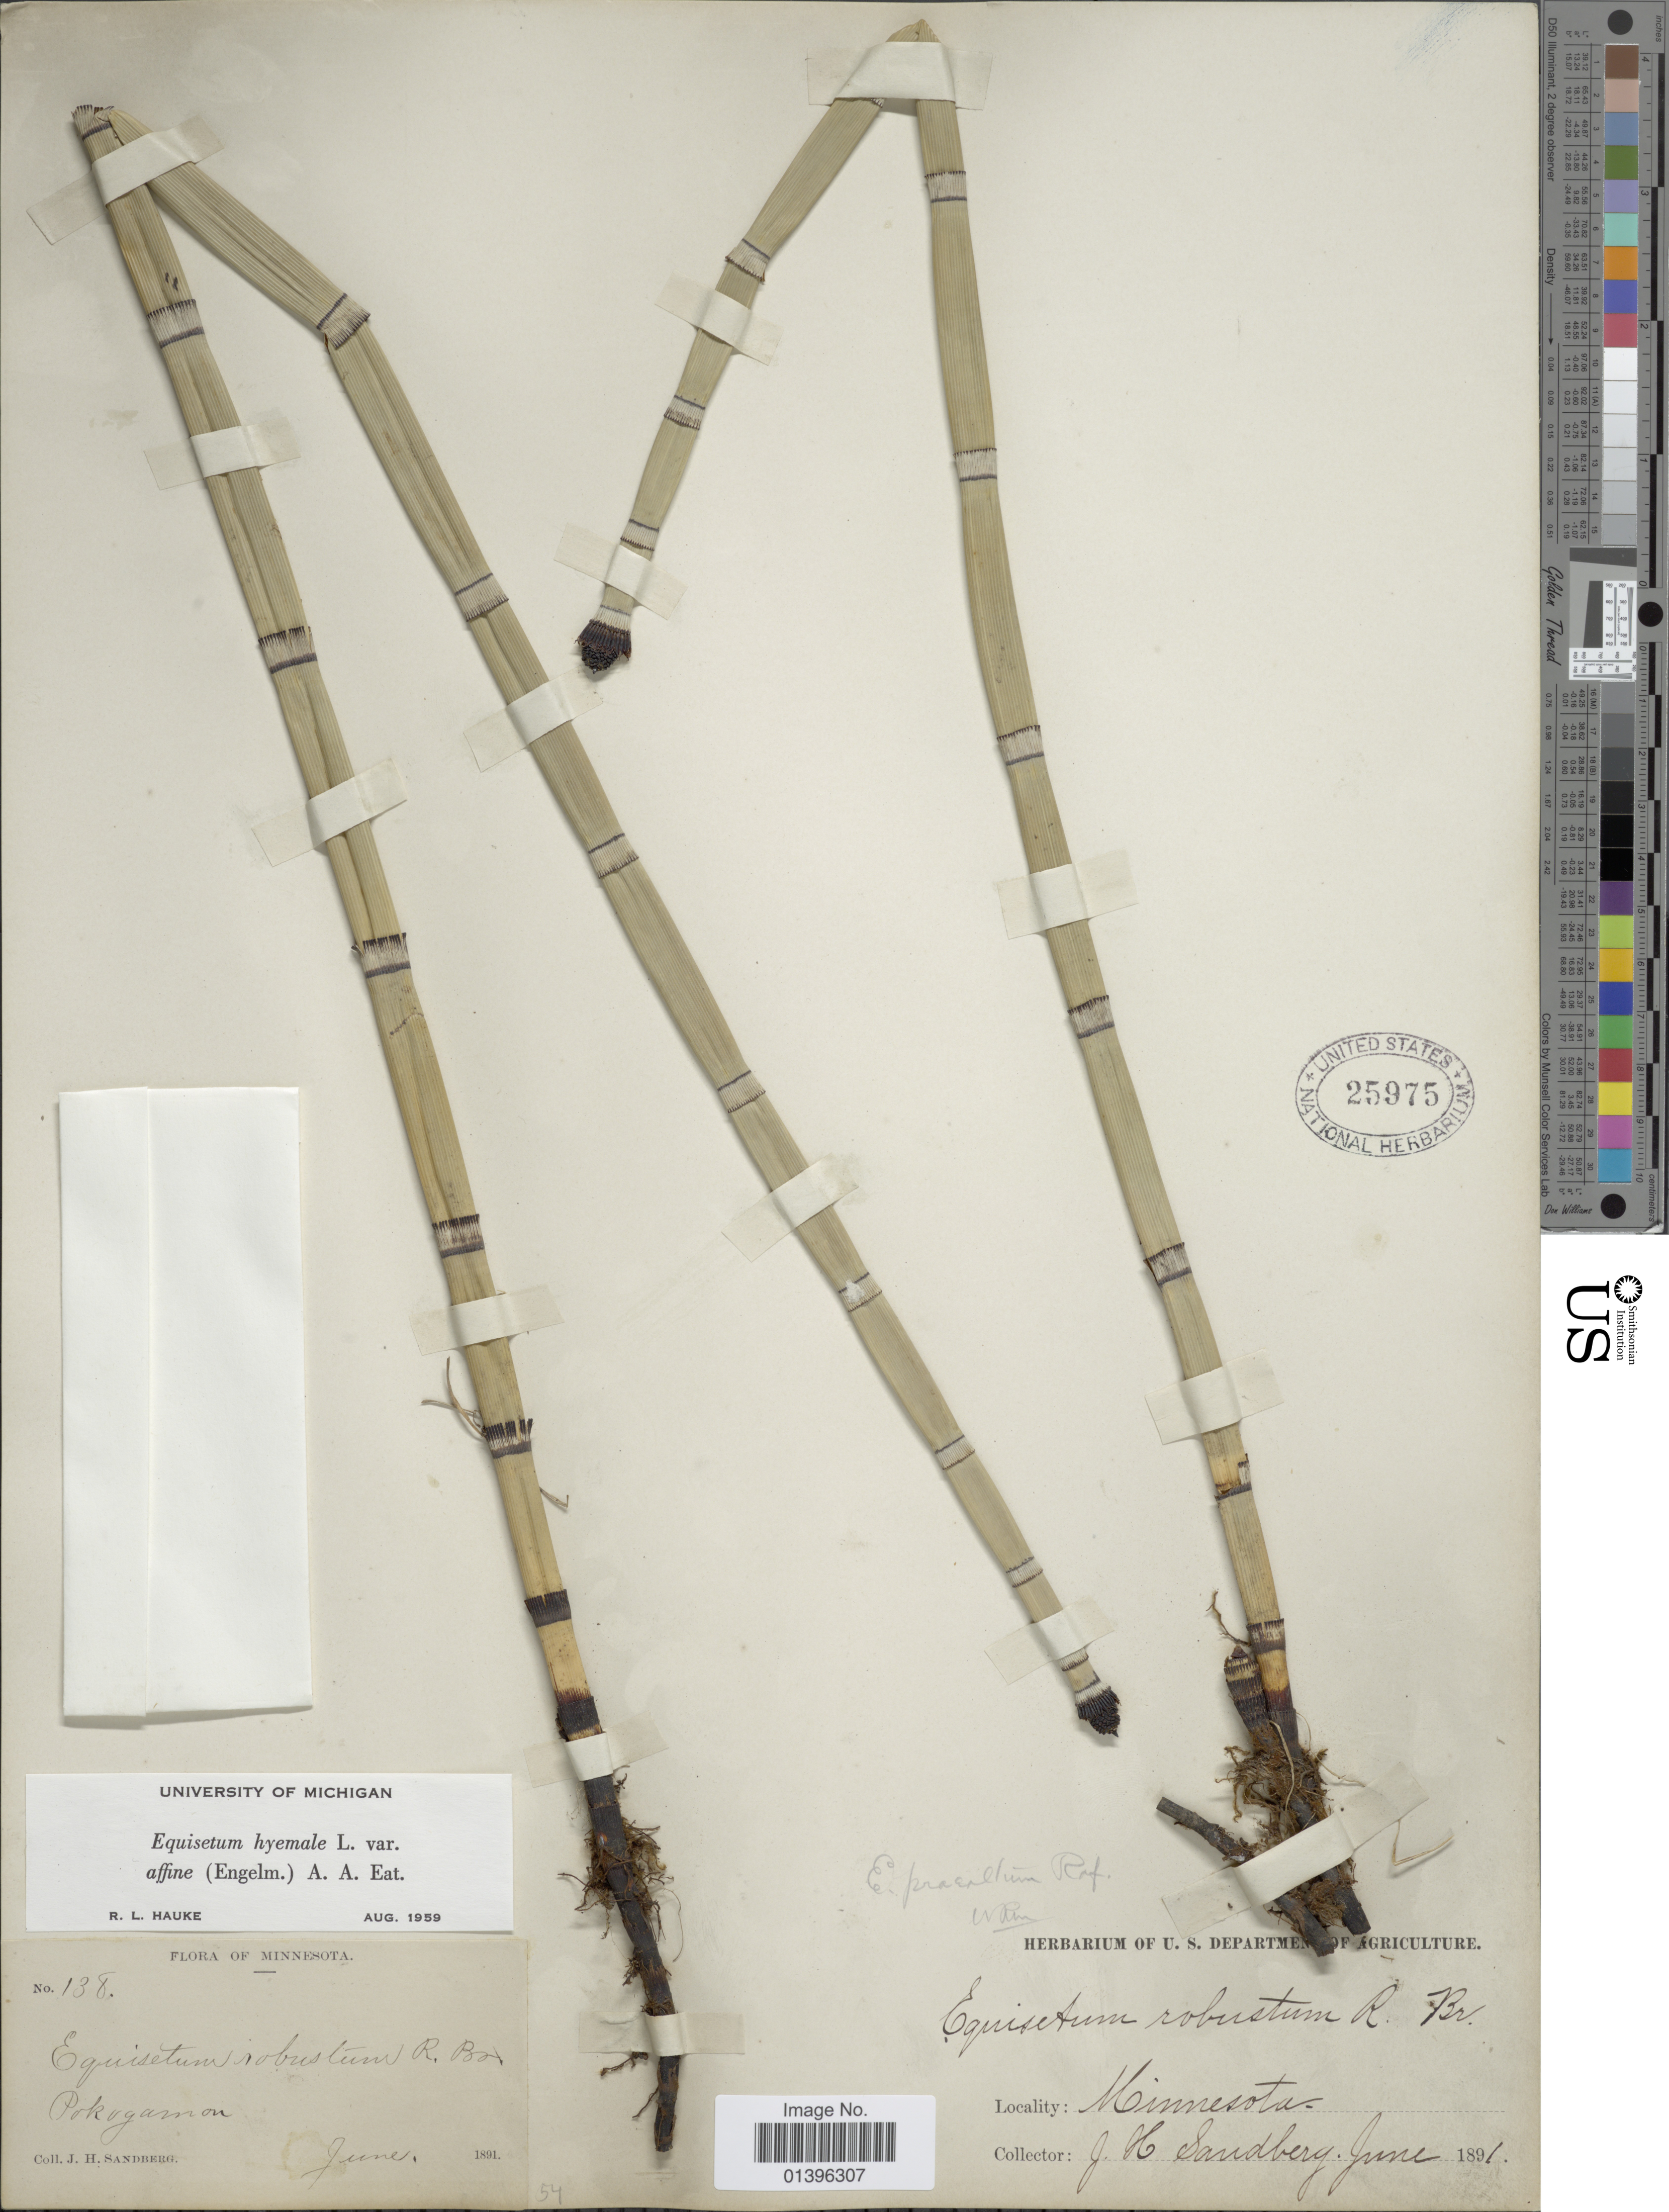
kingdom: Plantae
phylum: Tracheophyta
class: Polypodiopsida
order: Equisetales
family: Equisetaceae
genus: Equisetum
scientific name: Equisetum hyemale var. affine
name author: (Engelm.) A.A. Eaton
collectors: J. H. Sandberg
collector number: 138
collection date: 1891-06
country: United States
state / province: Minnesota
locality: Pokegama.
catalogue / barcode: US 25975